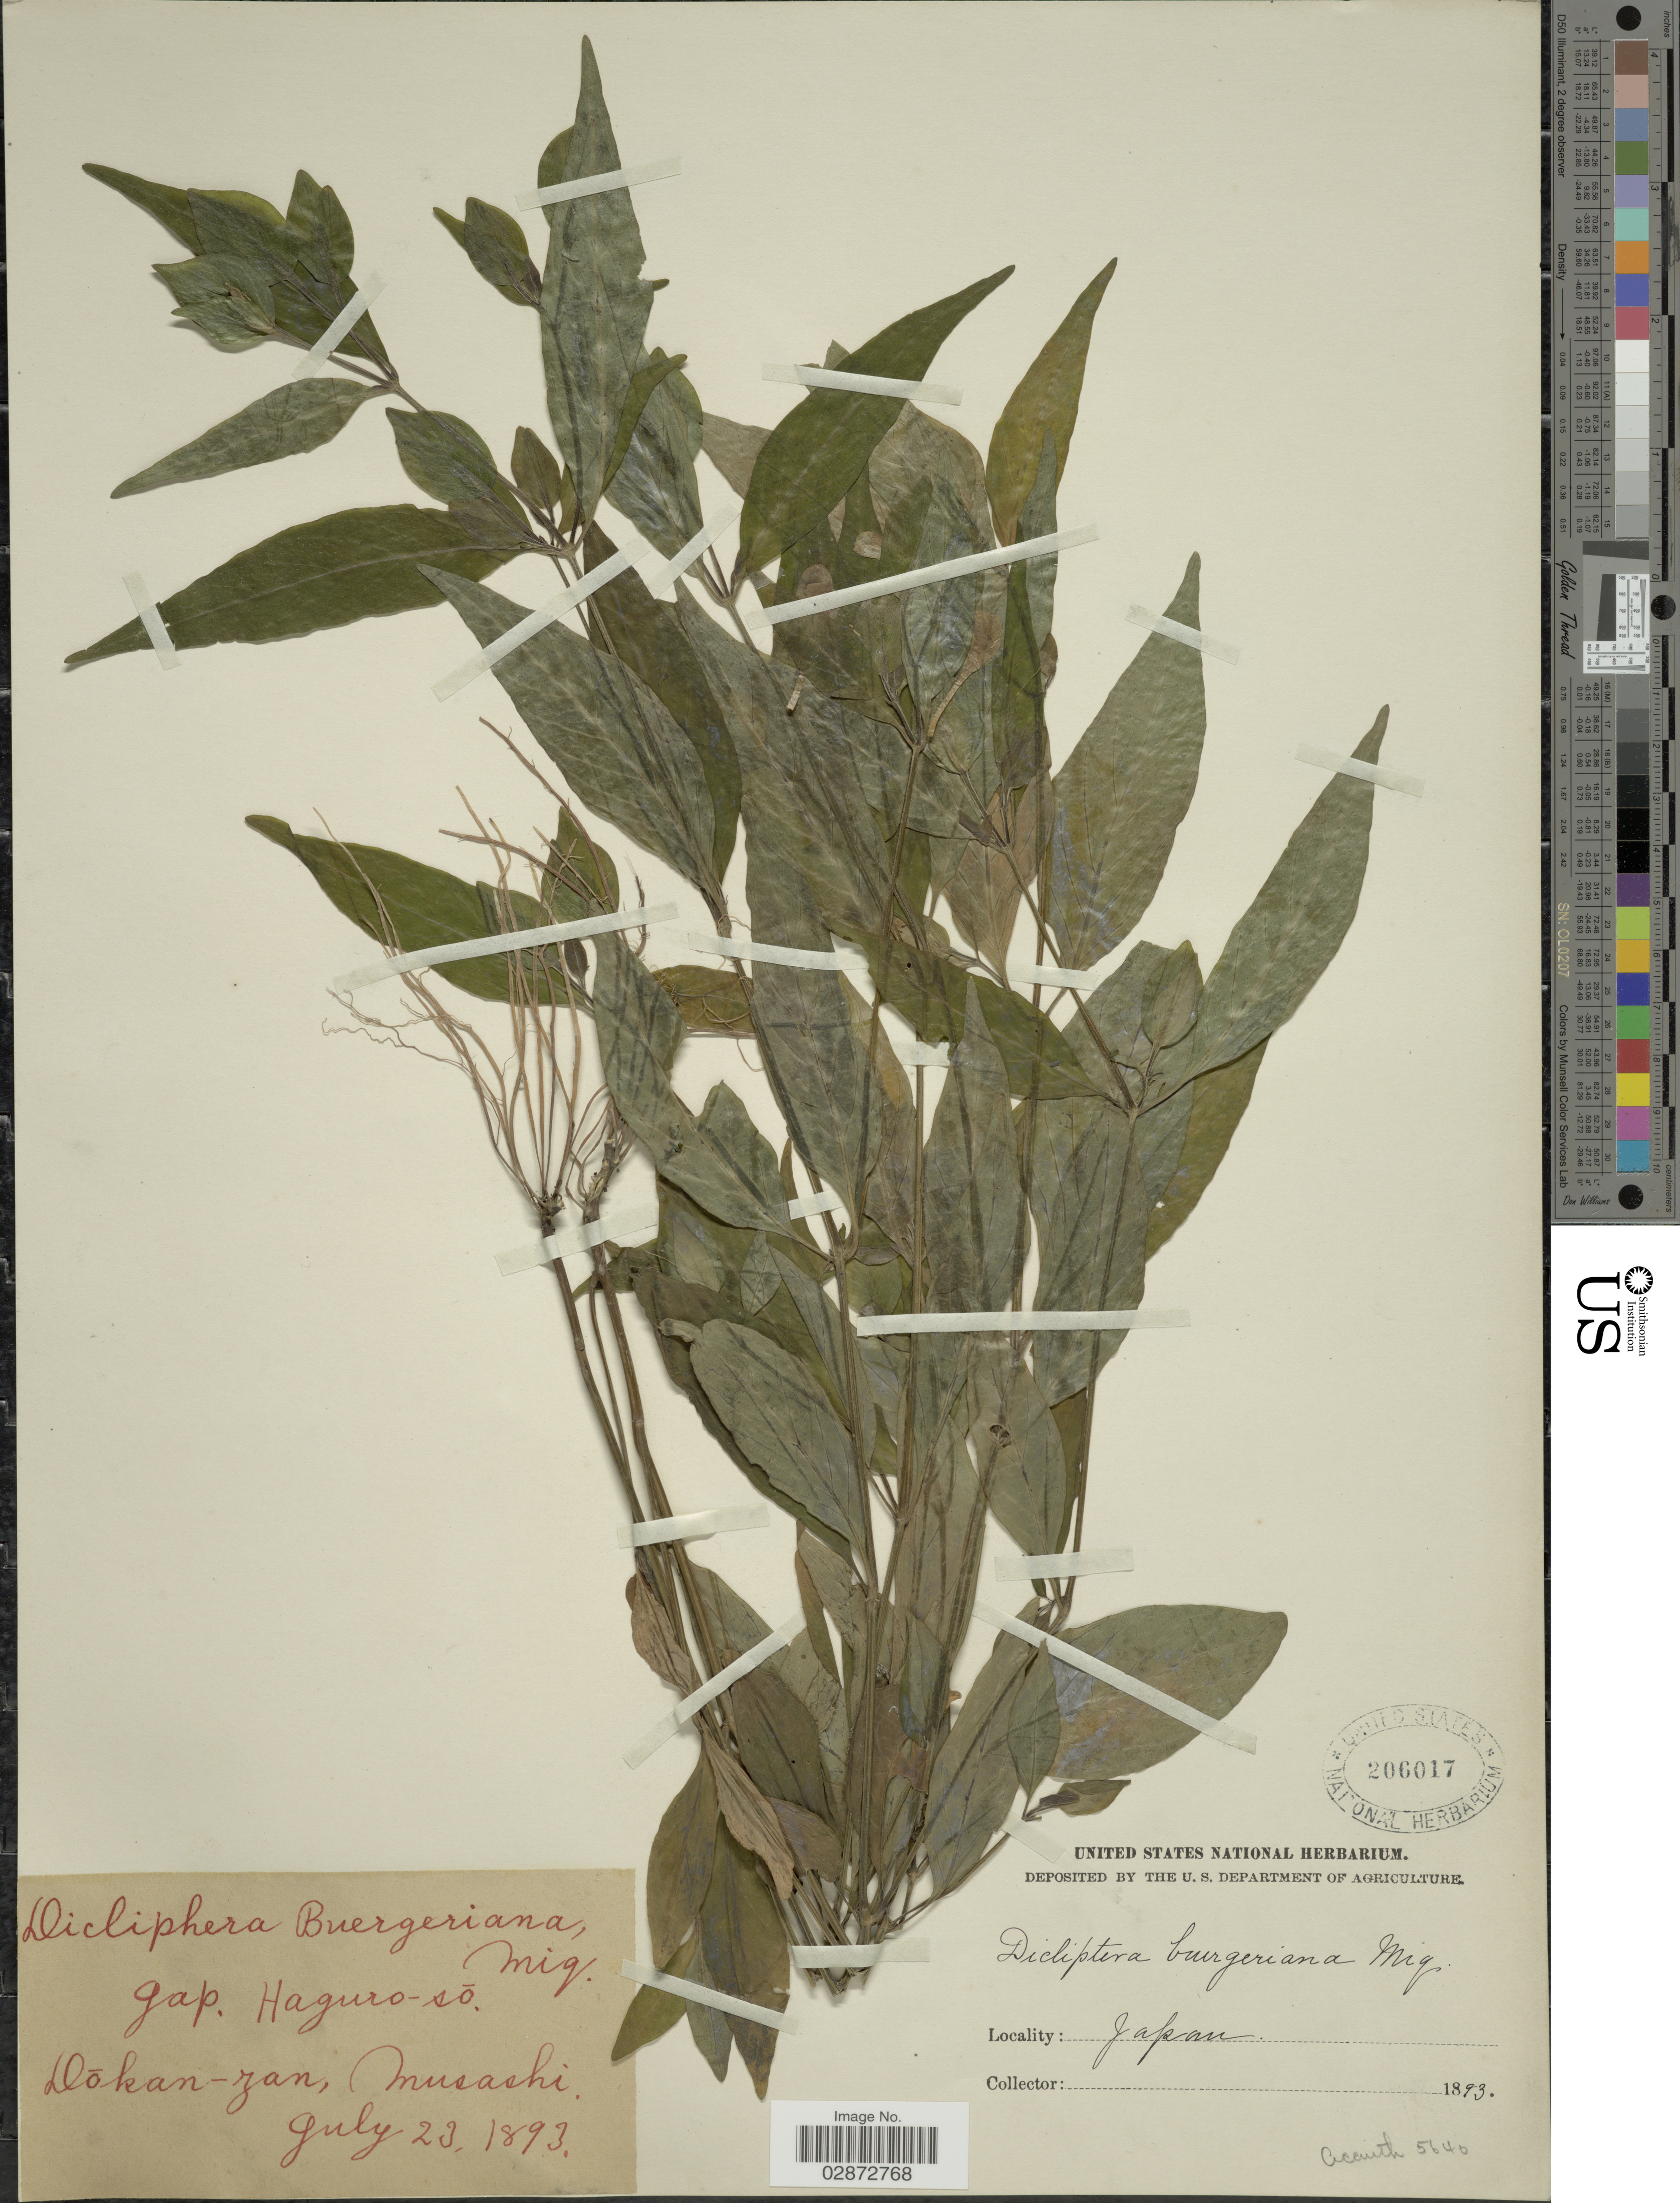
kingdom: Plantae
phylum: Tracheophyta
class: Magnoliopsida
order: Lamiales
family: Acanthaceae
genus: Dicliptera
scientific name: Dicliptera buergeriana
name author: Miq.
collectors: ex herb. United States National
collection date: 1893-07-23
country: Japan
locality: Dókan-zan, musashi.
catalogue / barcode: US 206017